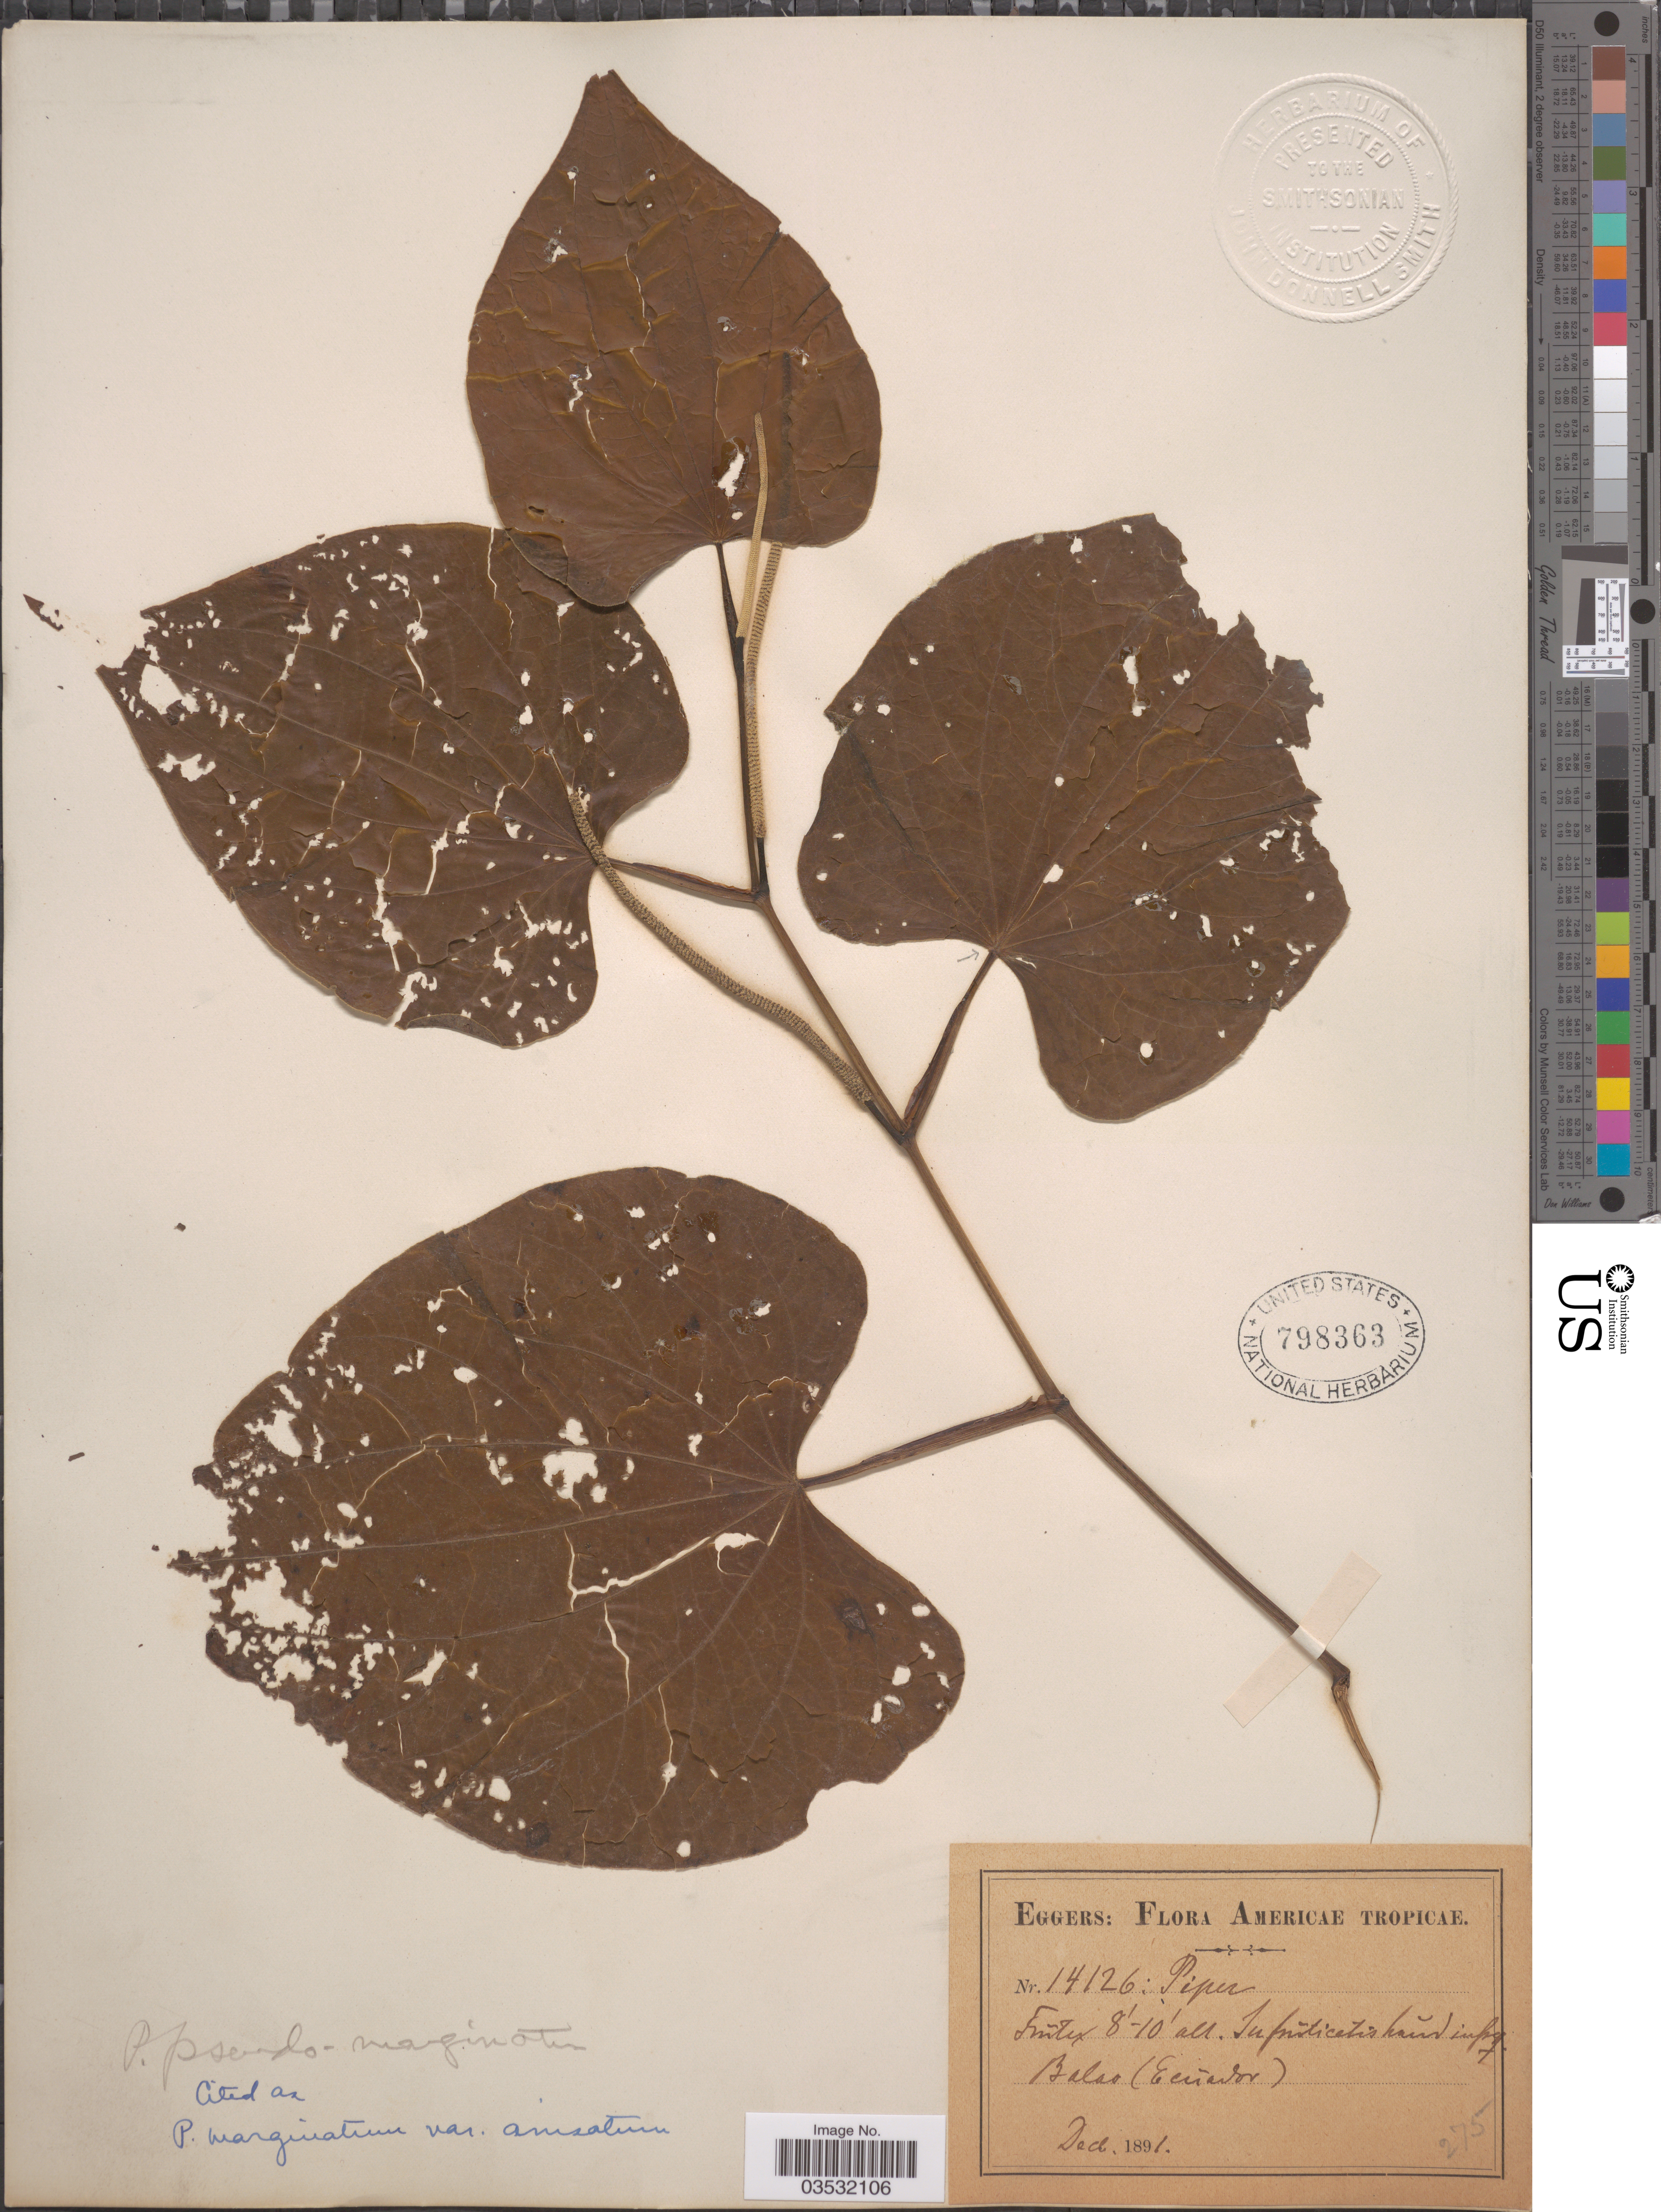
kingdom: Plantae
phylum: Tracheophyta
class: Magnoliopsida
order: Piperales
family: Piperaceae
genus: Piper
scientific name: Piper marginatum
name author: Jacq.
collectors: -. Eggers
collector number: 14126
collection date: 1891-12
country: Ecuador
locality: Americae Tropicae. Balao.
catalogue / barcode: US 798363